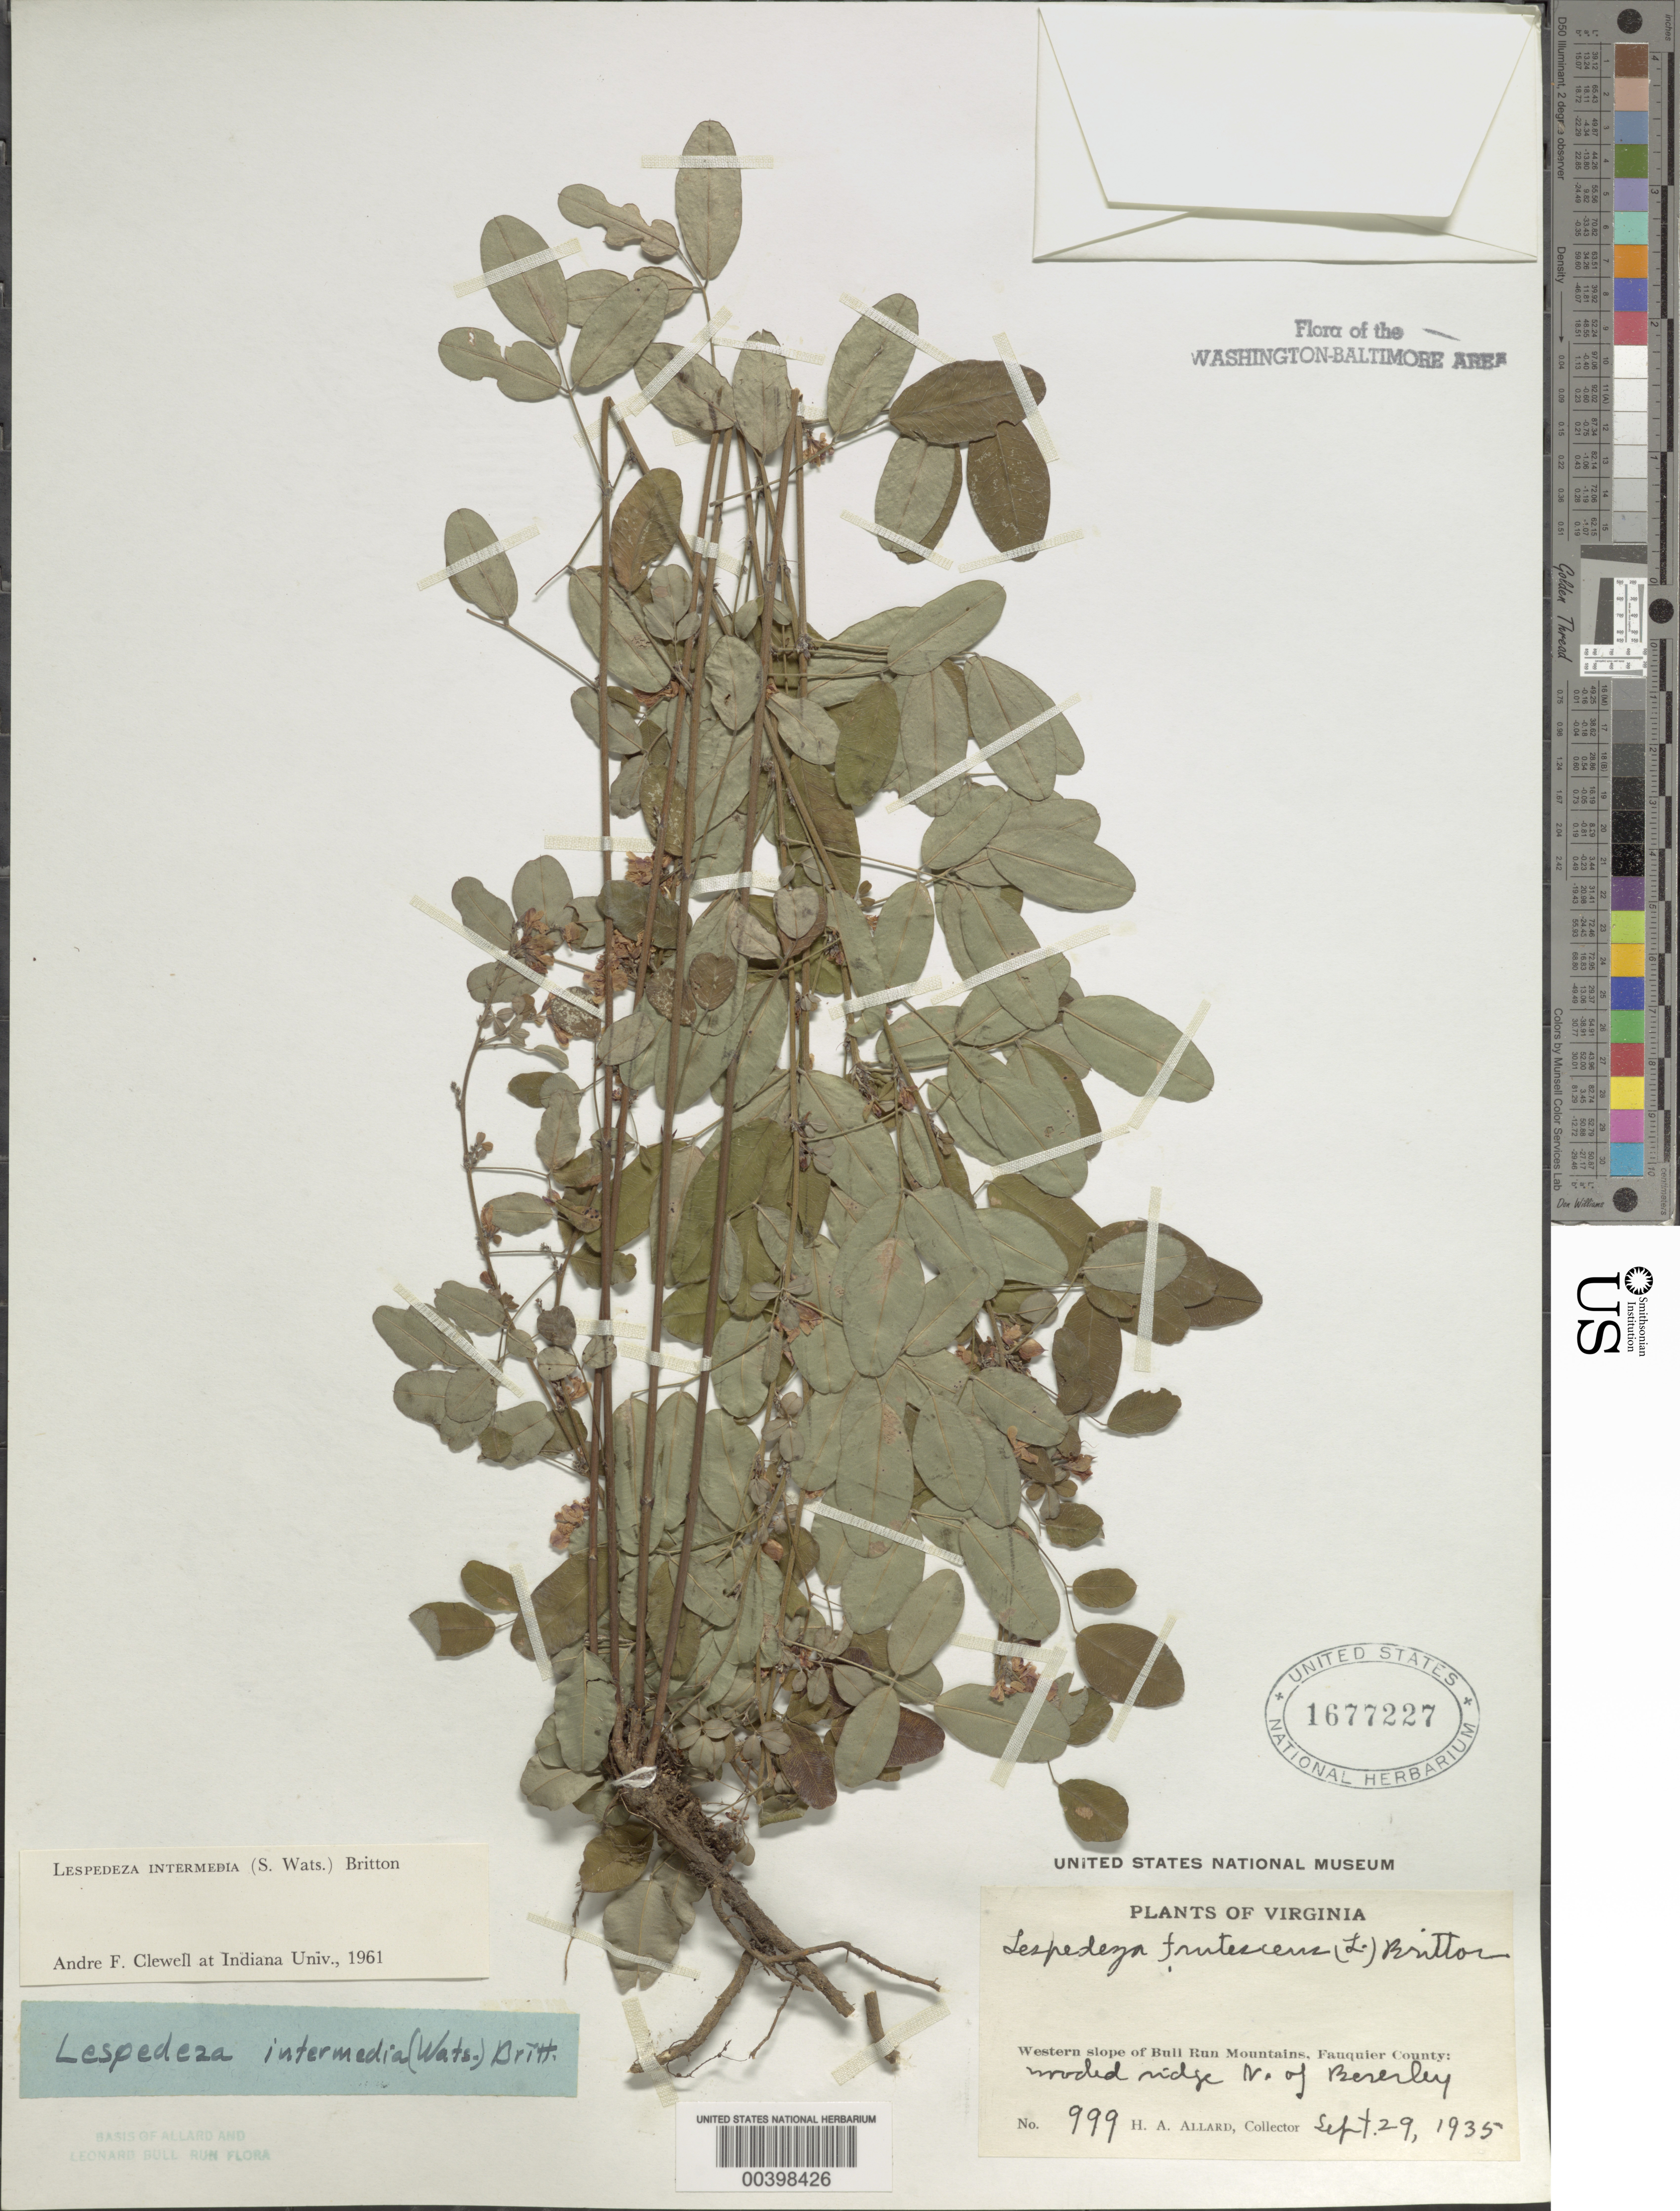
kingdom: Plantae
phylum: Tracheophyta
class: Magnoliopsida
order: Fabales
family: Fabaceae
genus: Lespedeza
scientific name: Lespedeza intermedia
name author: (S. Watson) Britton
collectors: H. A. Allard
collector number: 999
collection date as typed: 29 Sep 1935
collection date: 1935-09-29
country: United States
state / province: Virginia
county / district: Fauquier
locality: North of Beverley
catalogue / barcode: US 1677227